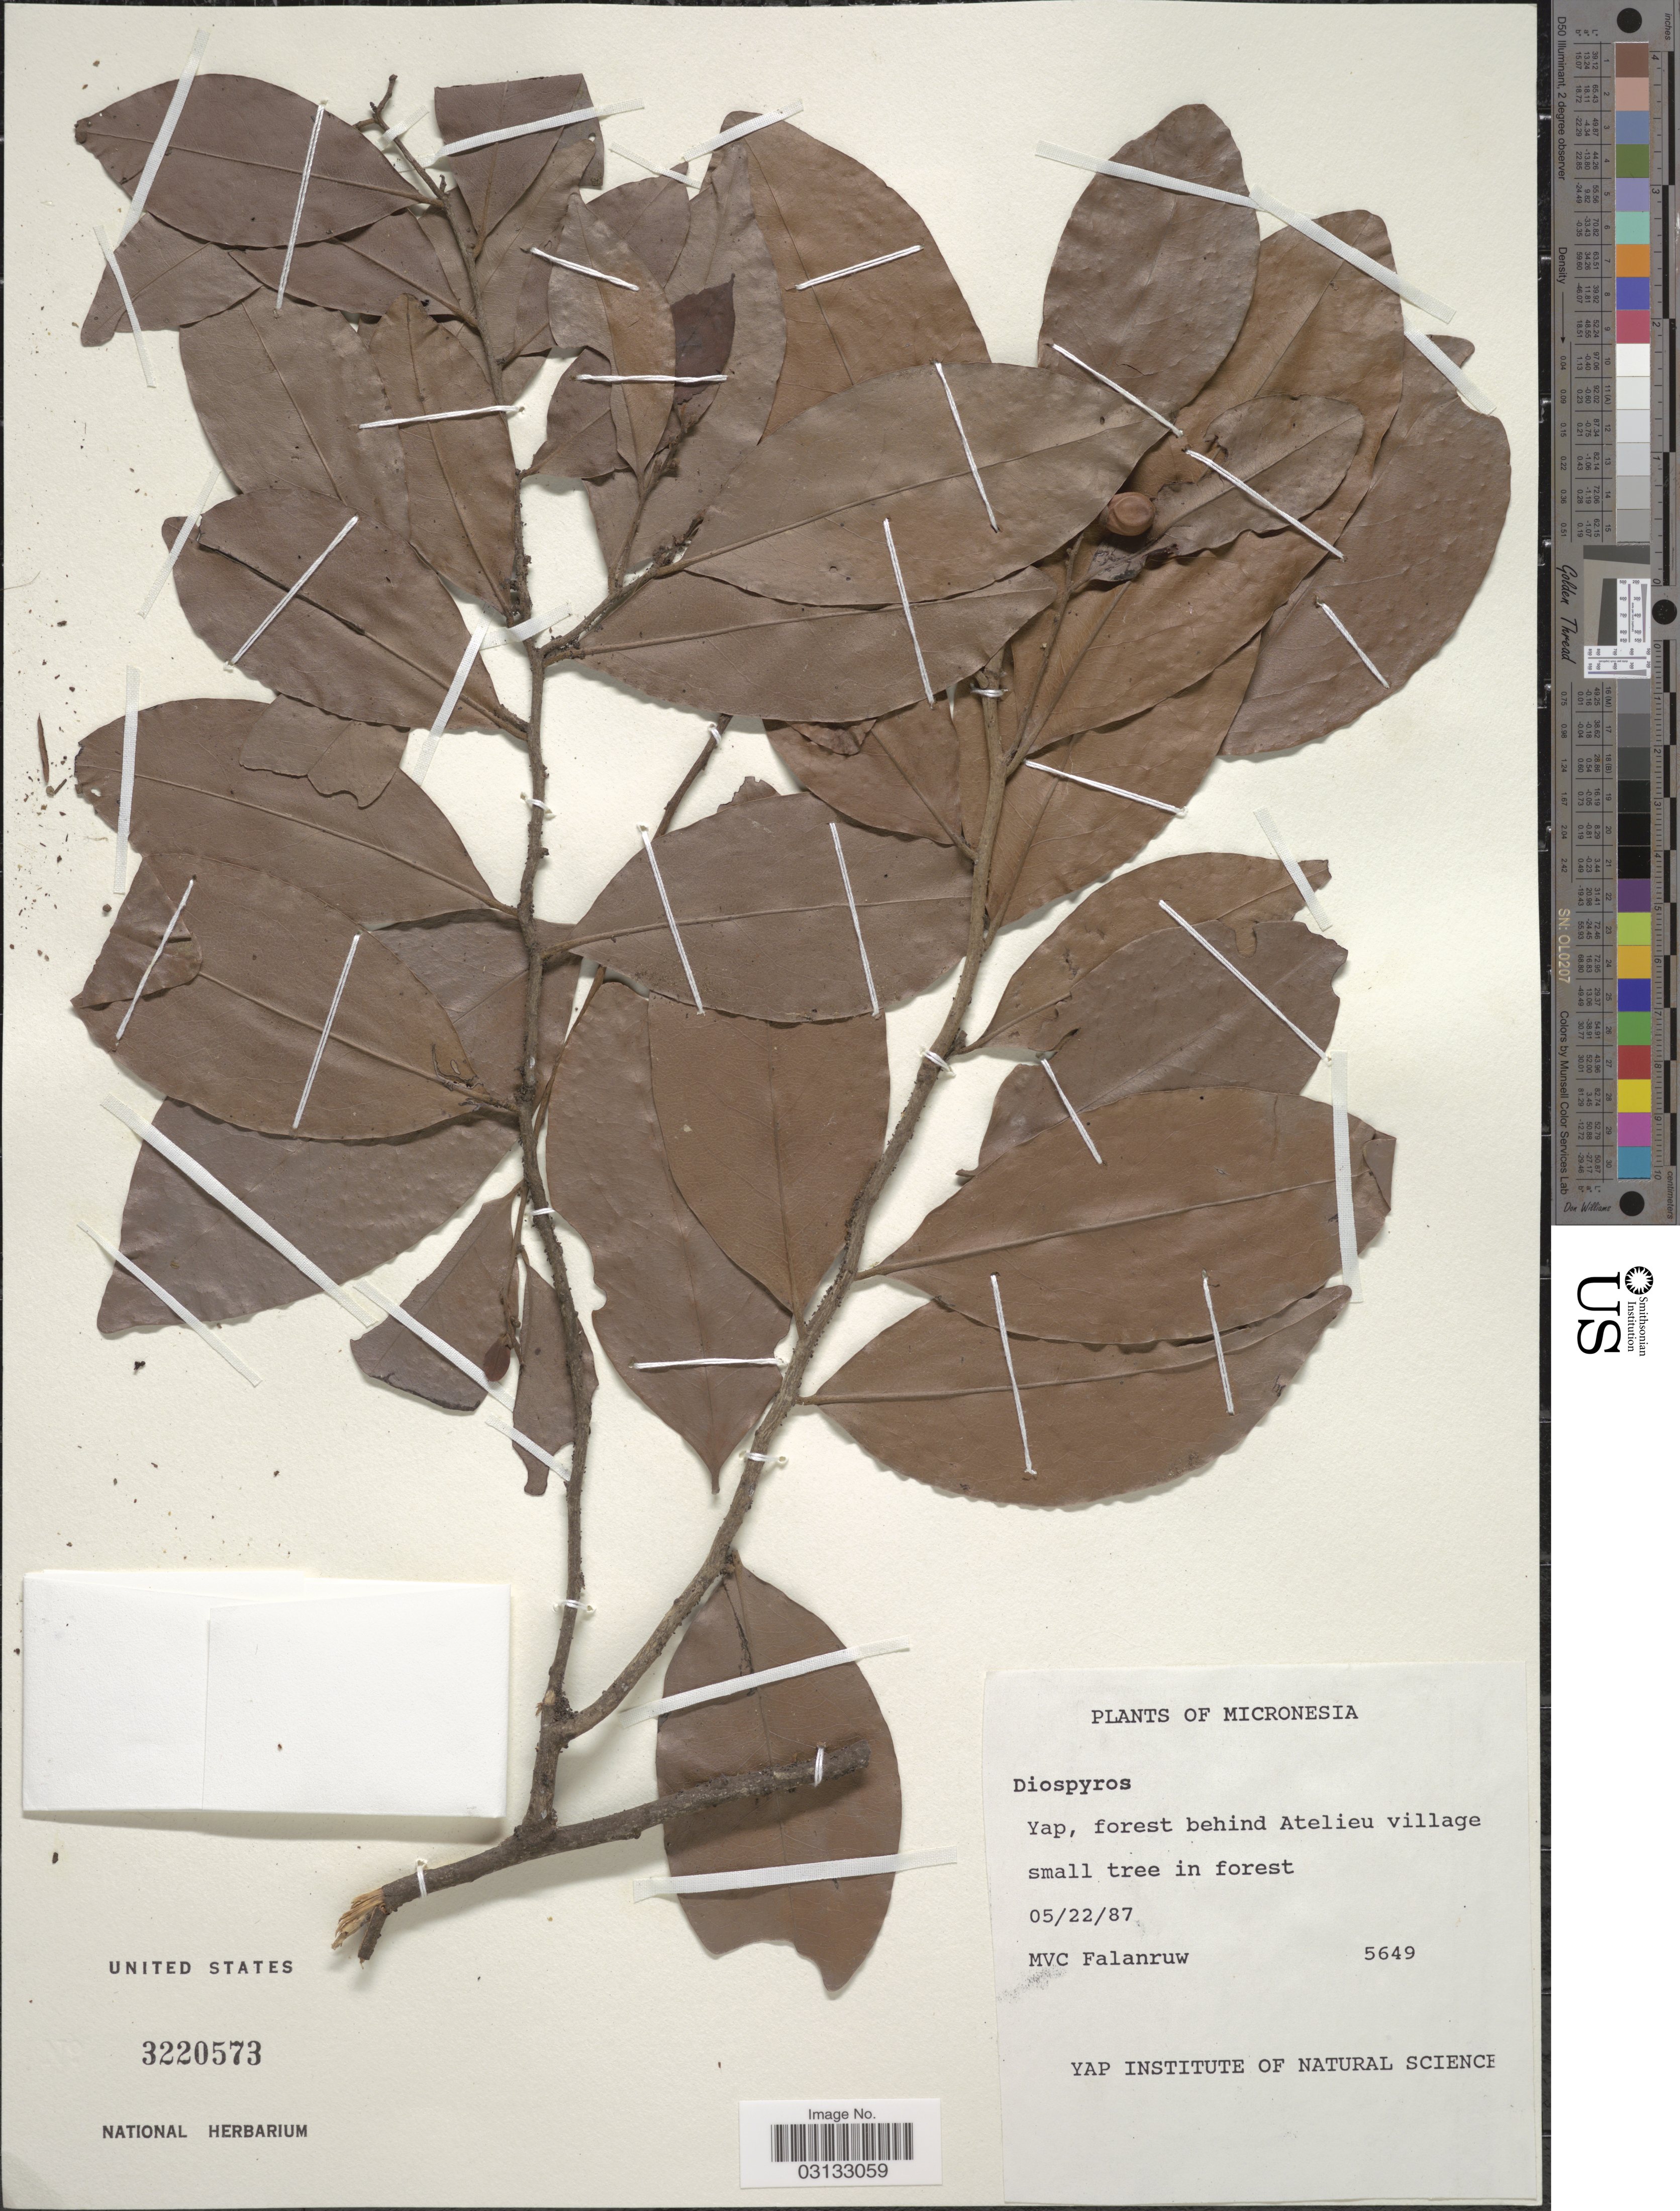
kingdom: Plantae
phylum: Tracheophyta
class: Magnoliopsida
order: Ericales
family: Ebenaceae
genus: Diospyros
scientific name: Diospyros sp.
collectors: M. V. Falanruw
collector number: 5649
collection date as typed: Transcribed d/m/y: 22/5/87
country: Micronesia, Federated States of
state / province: Yap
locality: Micronesia, Yap, forest behind Atelieu village.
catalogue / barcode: US 3220573